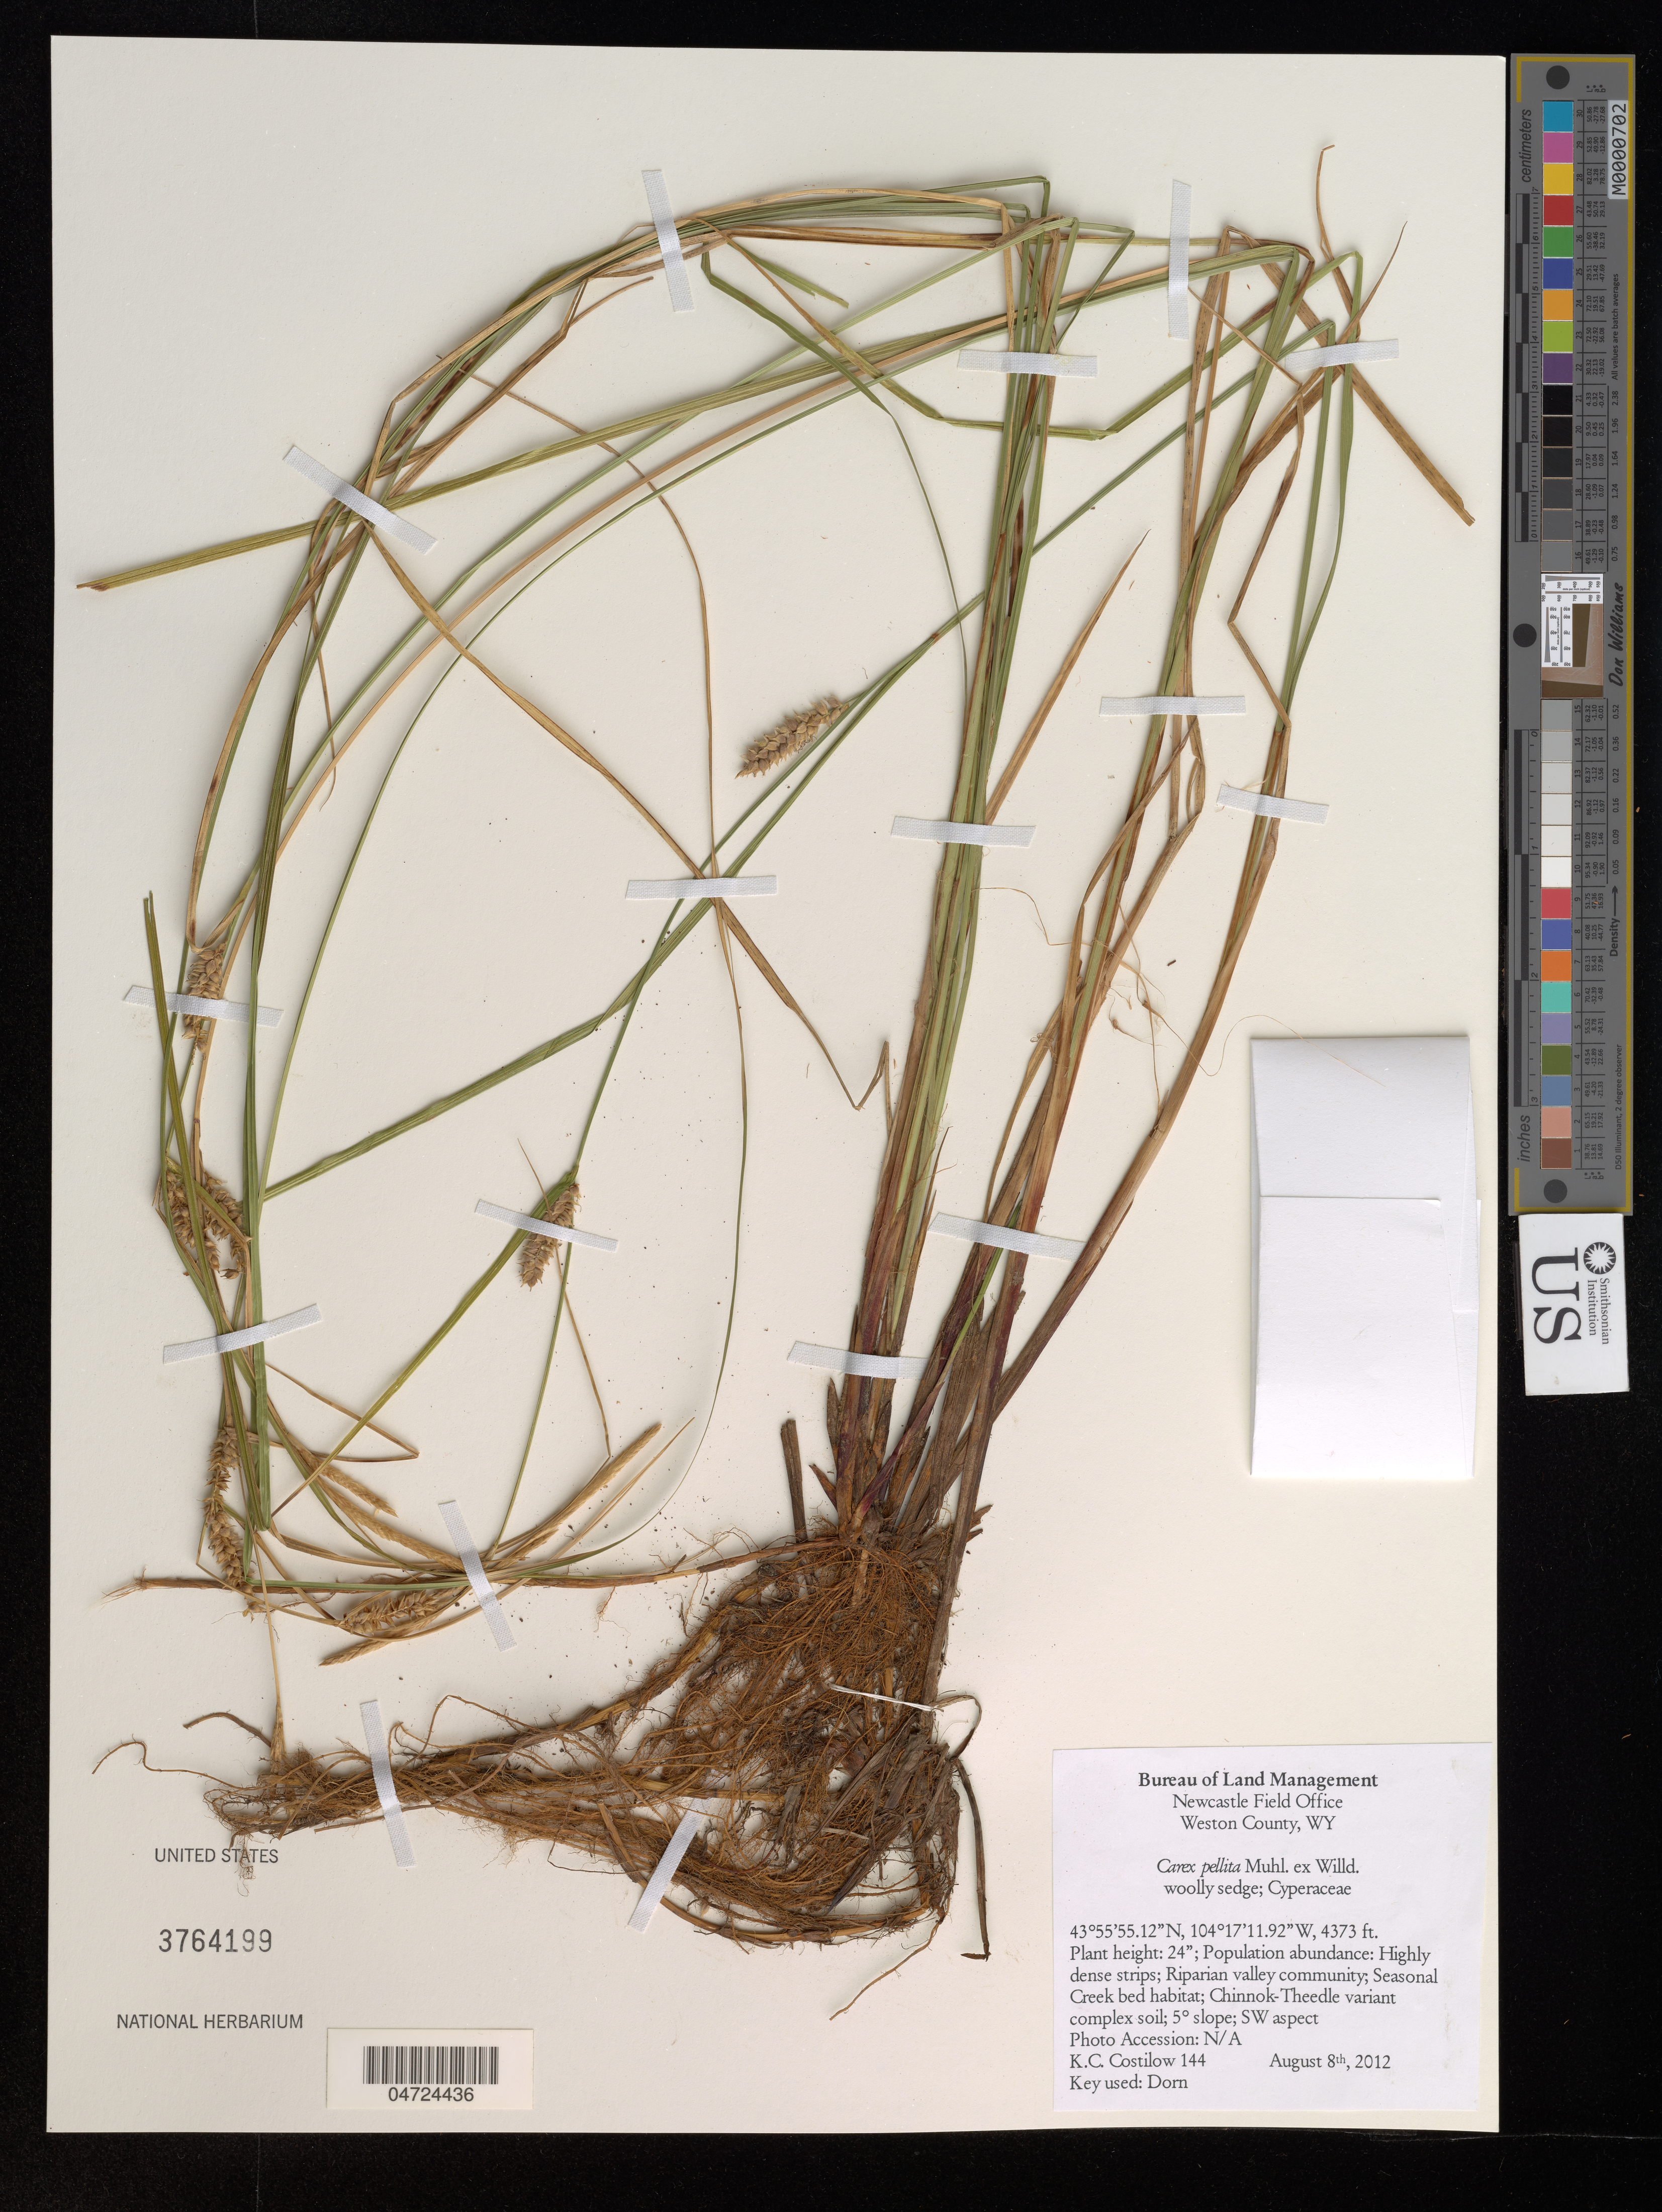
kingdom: Plantae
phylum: Tracheophyta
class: Liliopsida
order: Poales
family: Cyperaceae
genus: Carex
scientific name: Carex pellita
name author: Muhl. ex Willd.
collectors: K. Costilow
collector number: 144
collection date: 2012-08-08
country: United States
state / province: Wyoming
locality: Weston County.?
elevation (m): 1333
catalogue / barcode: US 3764199